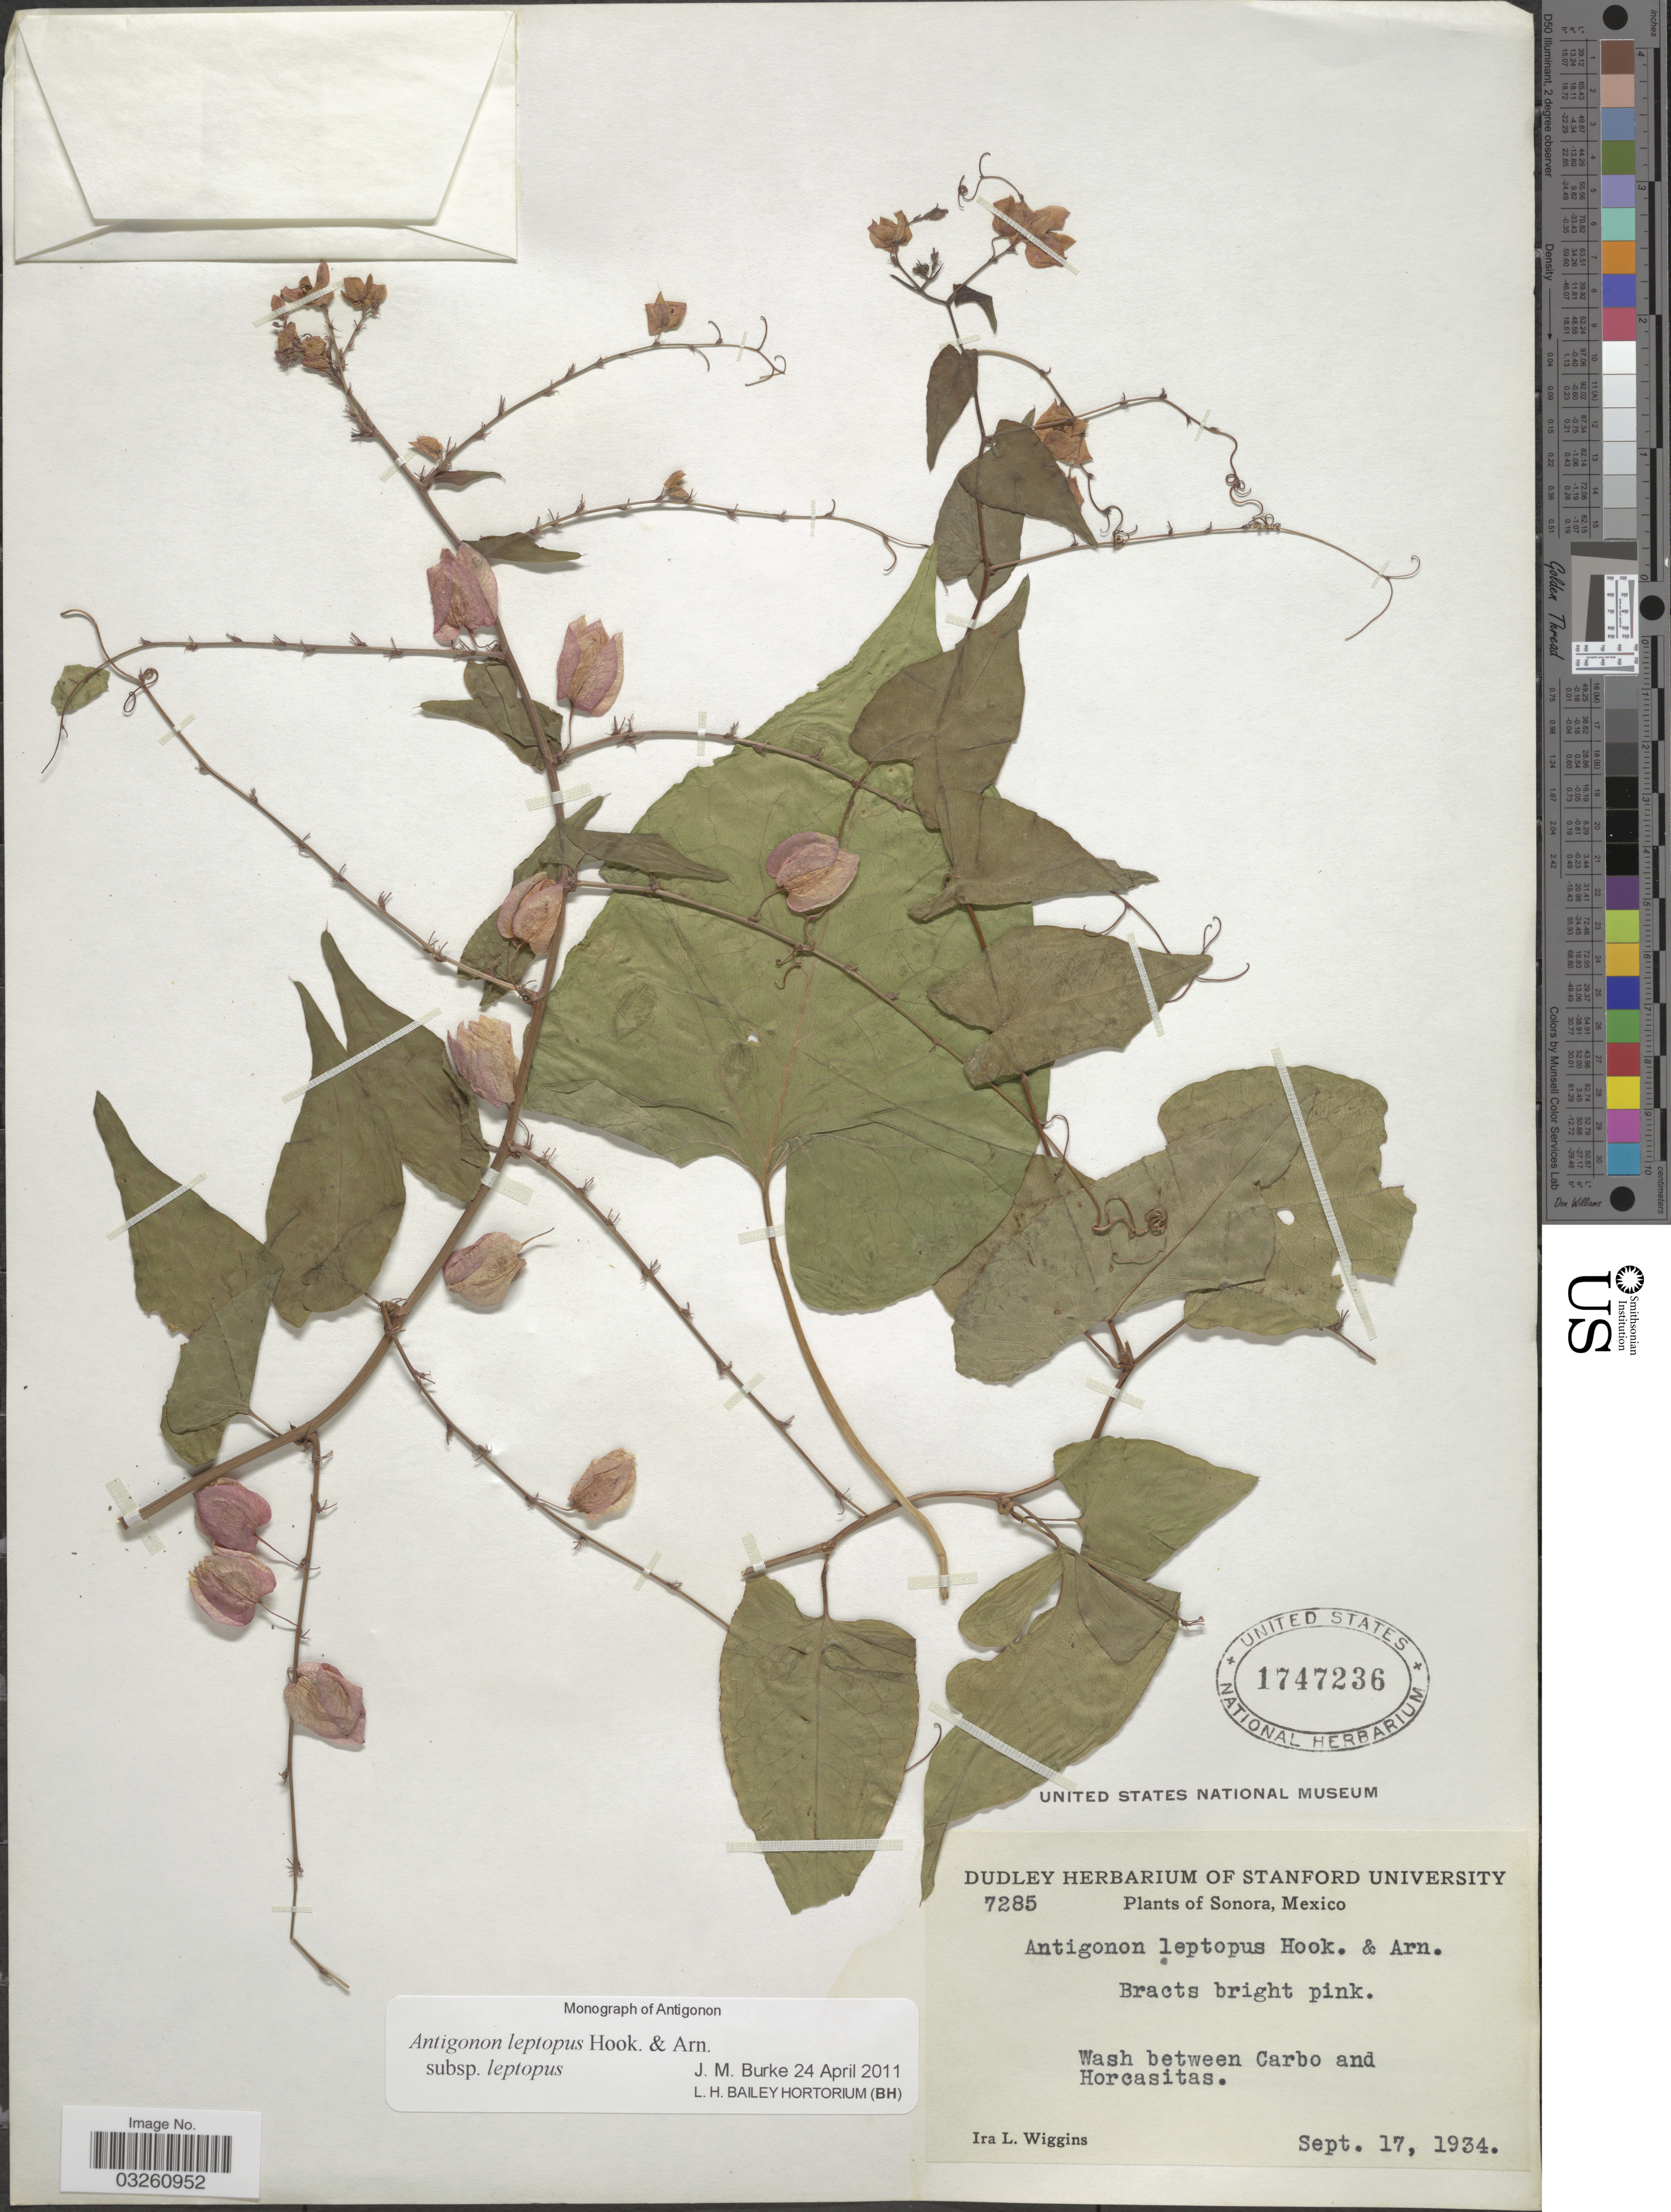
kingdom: Plantae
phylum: Tracheophyta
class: Magnoliopsida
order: Caryophyllales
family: Polygonaceae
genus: Antigonon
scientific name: Antigonon leptopus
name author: Hook. & Arn.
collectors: I. L. Wiggins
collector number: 7285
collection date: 1934-09-17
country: Mexico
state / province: Sonora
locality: Wash between Carbo and Horcasitas.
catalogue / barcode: US 1747236